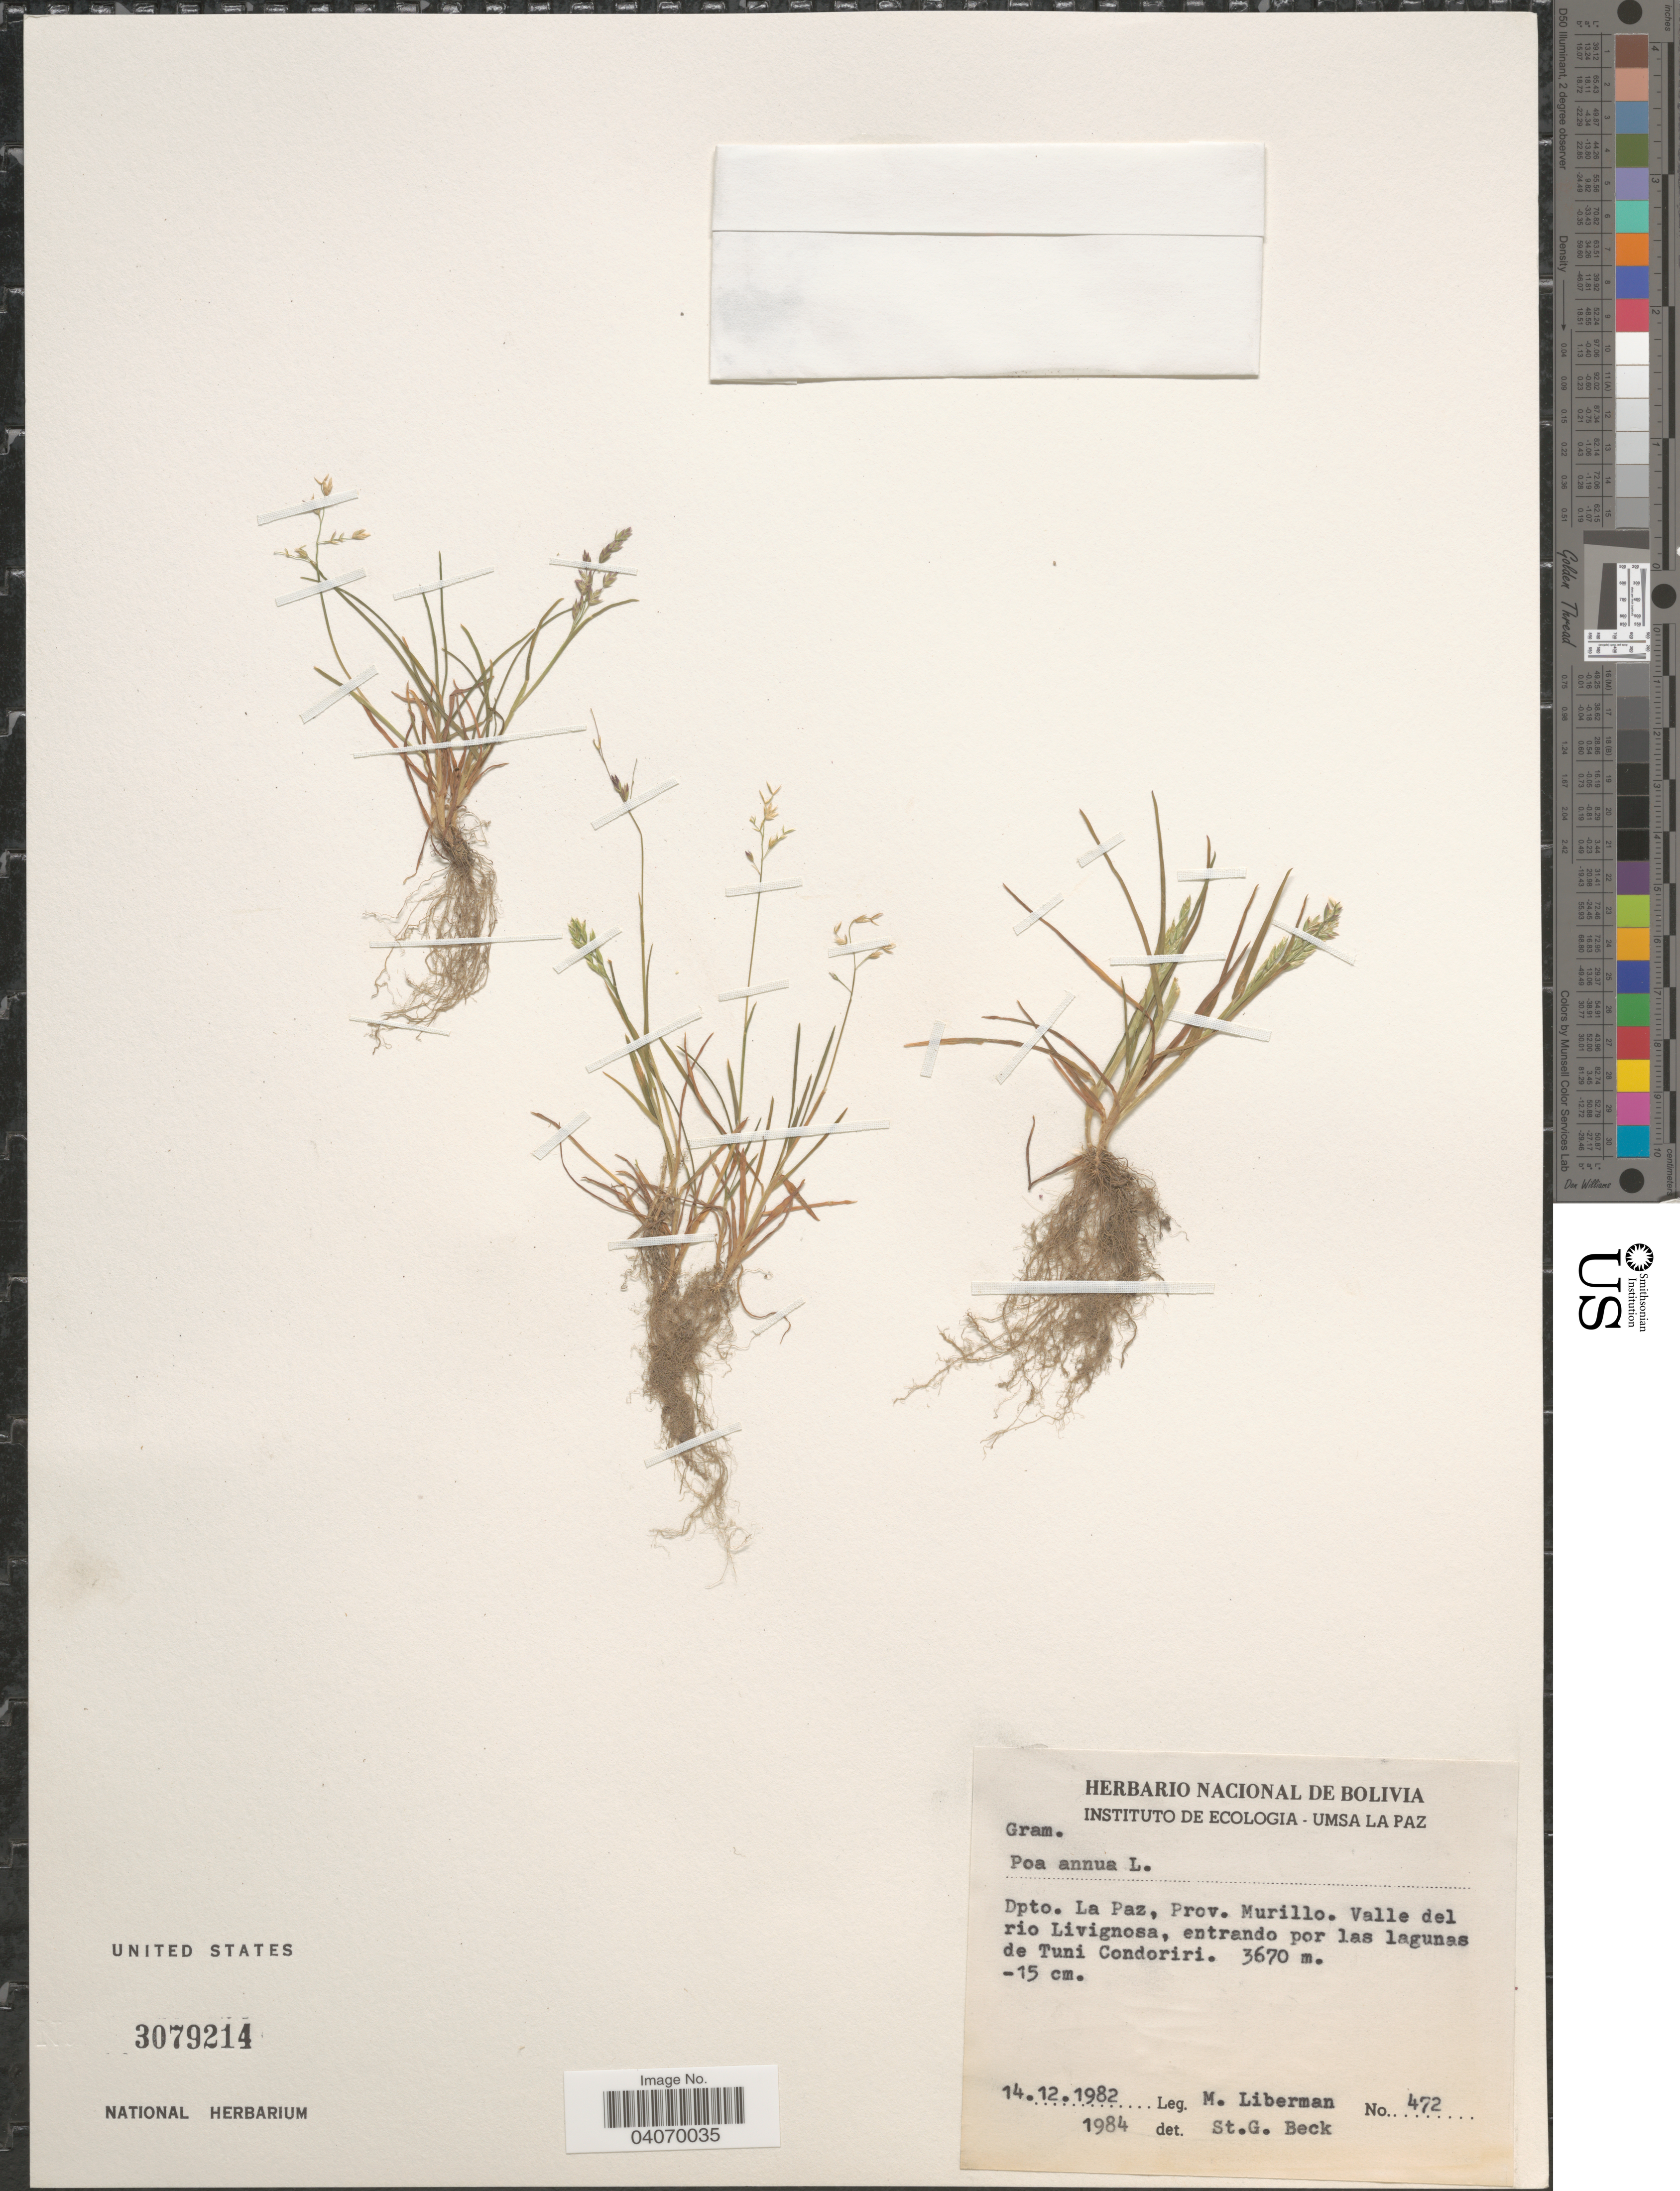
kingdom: Plantae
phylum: Tracheophyta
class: Liliopsida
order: Poales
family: Poaceae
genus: Poa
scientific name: Poa annua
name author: L.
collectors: M. Liberman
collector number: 472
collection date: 1982-12-14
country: Bolivia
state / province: La Paz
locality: Dpto. La Paz, Prov. Murillo. Valle del rio Livignosa, entrando por las lagunas de Tuni Condoriri.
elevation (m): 3670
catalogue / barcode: US 3079214